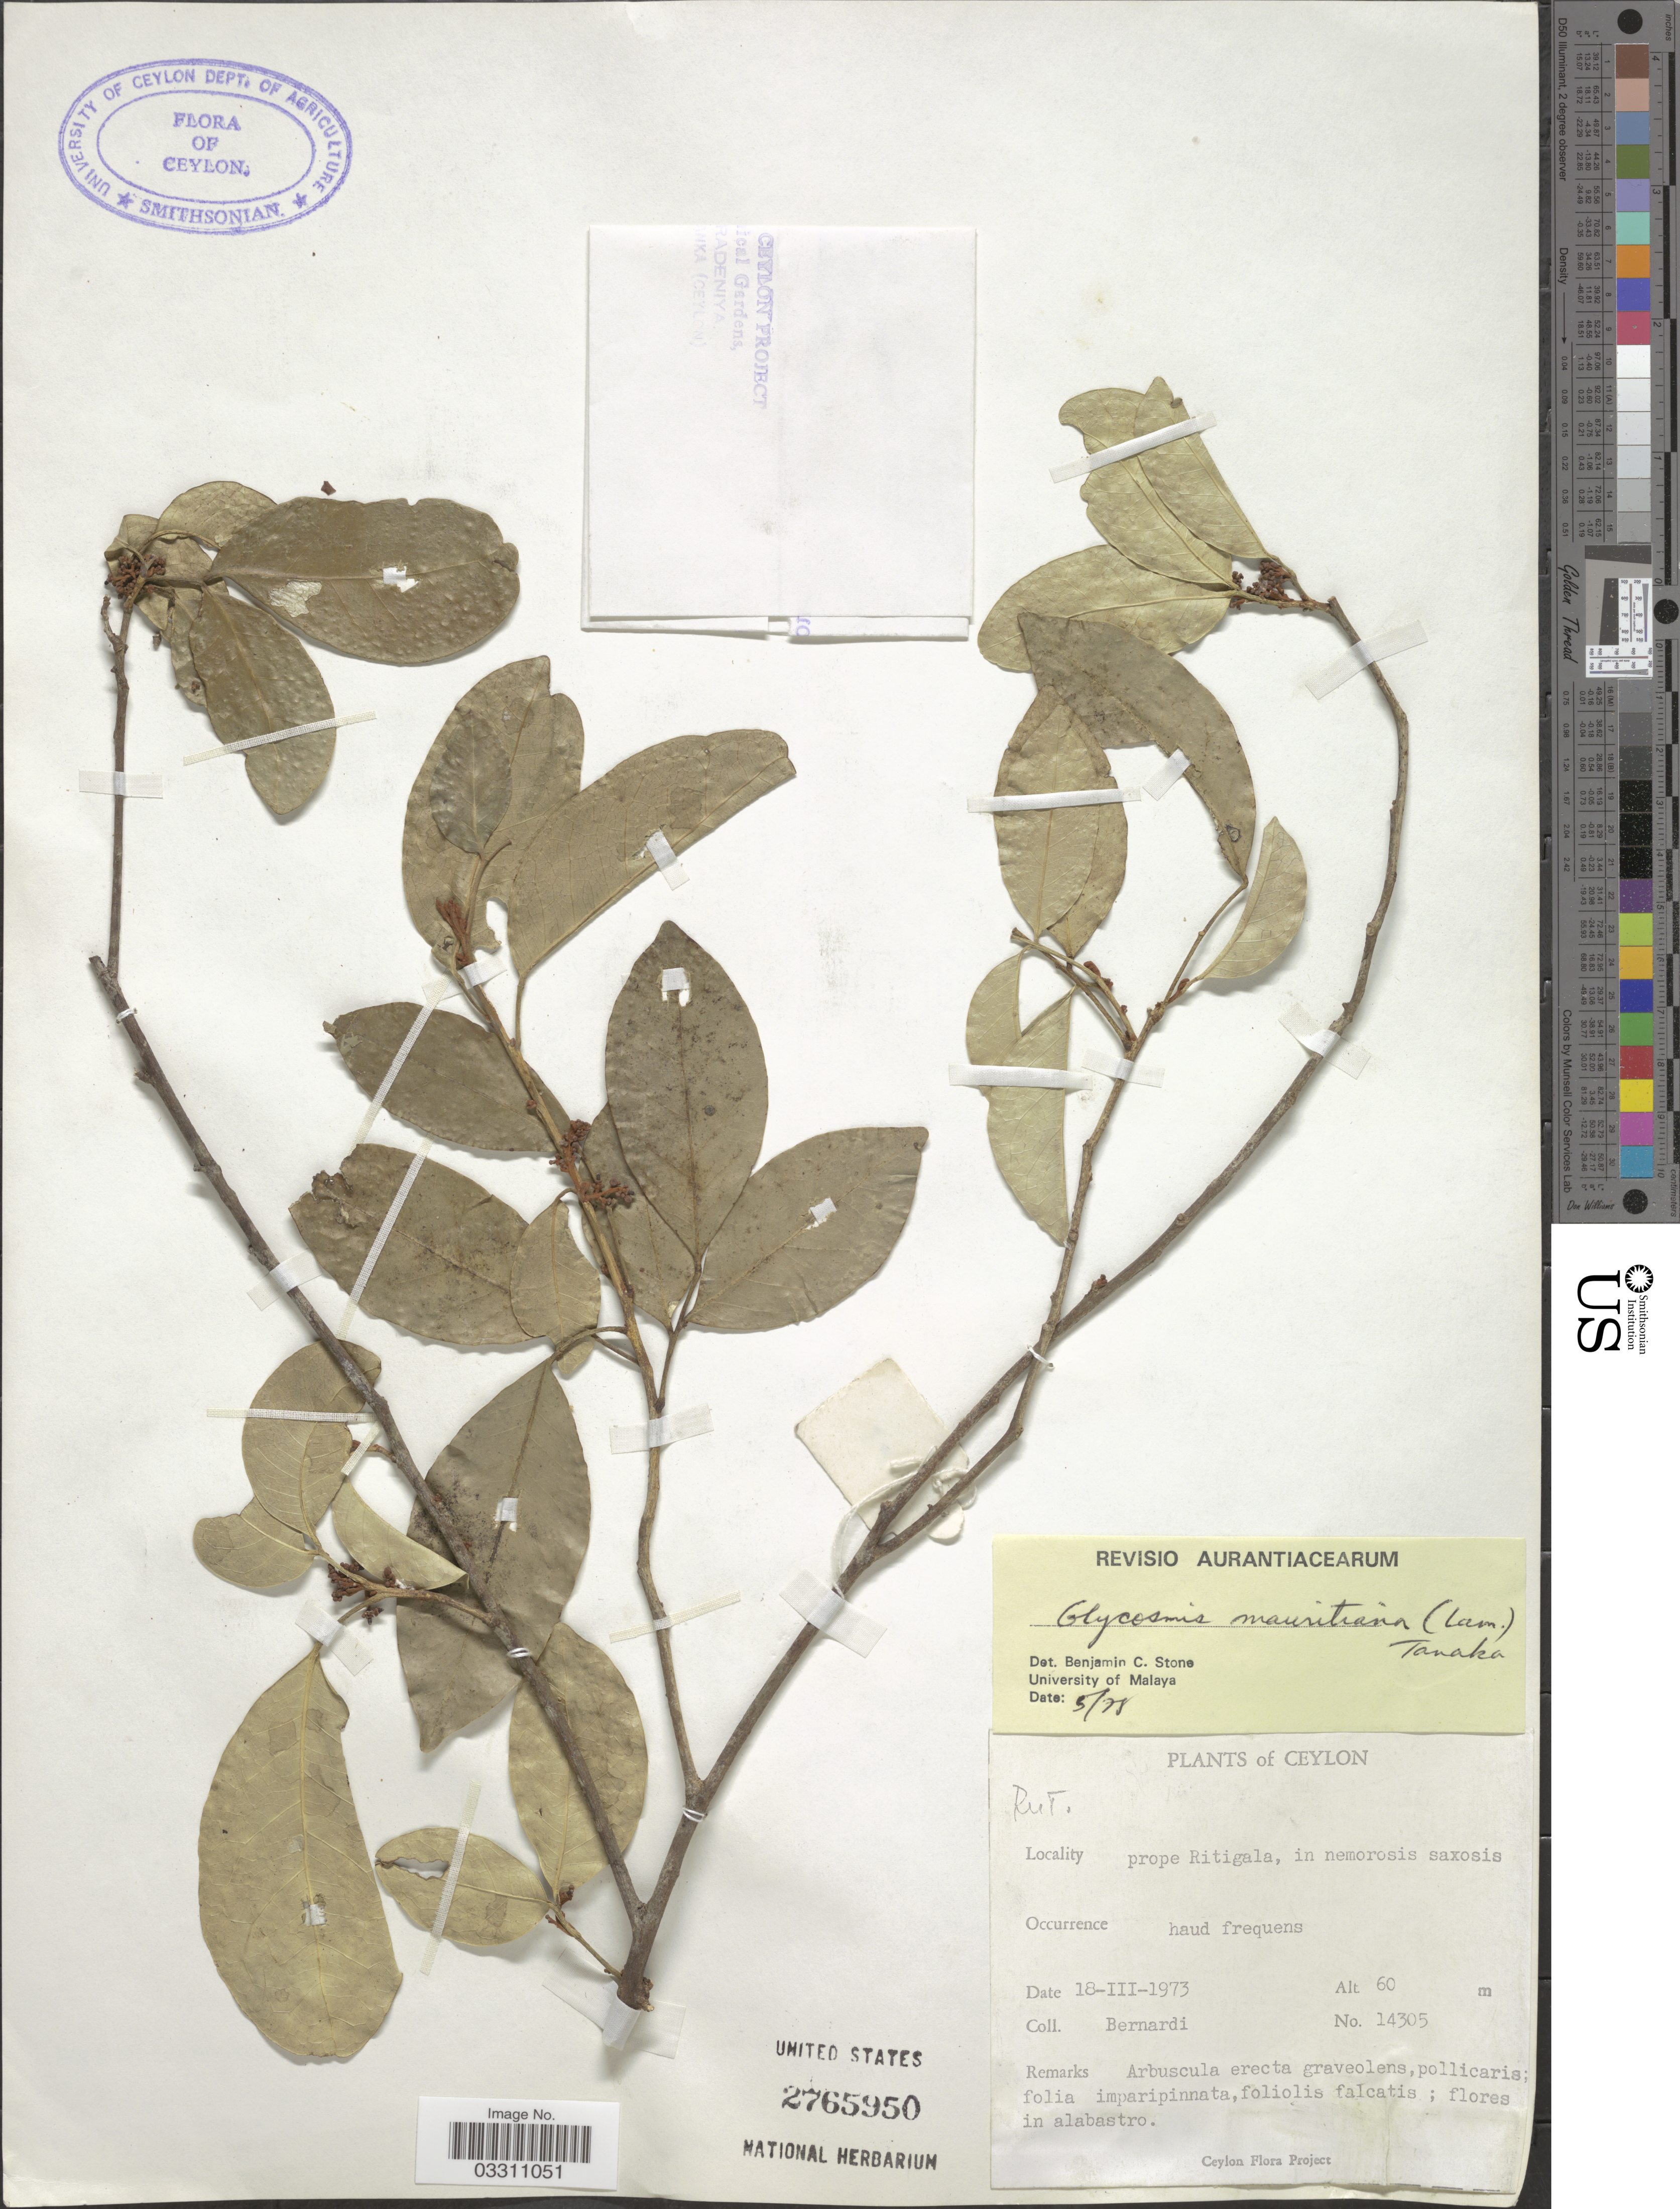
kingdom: Plantae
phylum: Tracheophyta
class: Magnoliopsida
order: Sapindales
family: Rutaceae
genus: Glycosmis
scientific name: Glycosmis mauritiana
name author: (Lamkey) Tanaka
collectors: Bernardi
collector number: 14305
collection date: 1973-03-18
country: Sri Lanka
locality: Ceylon, prope Ritigala.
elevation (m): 60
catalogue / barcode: US 2765950